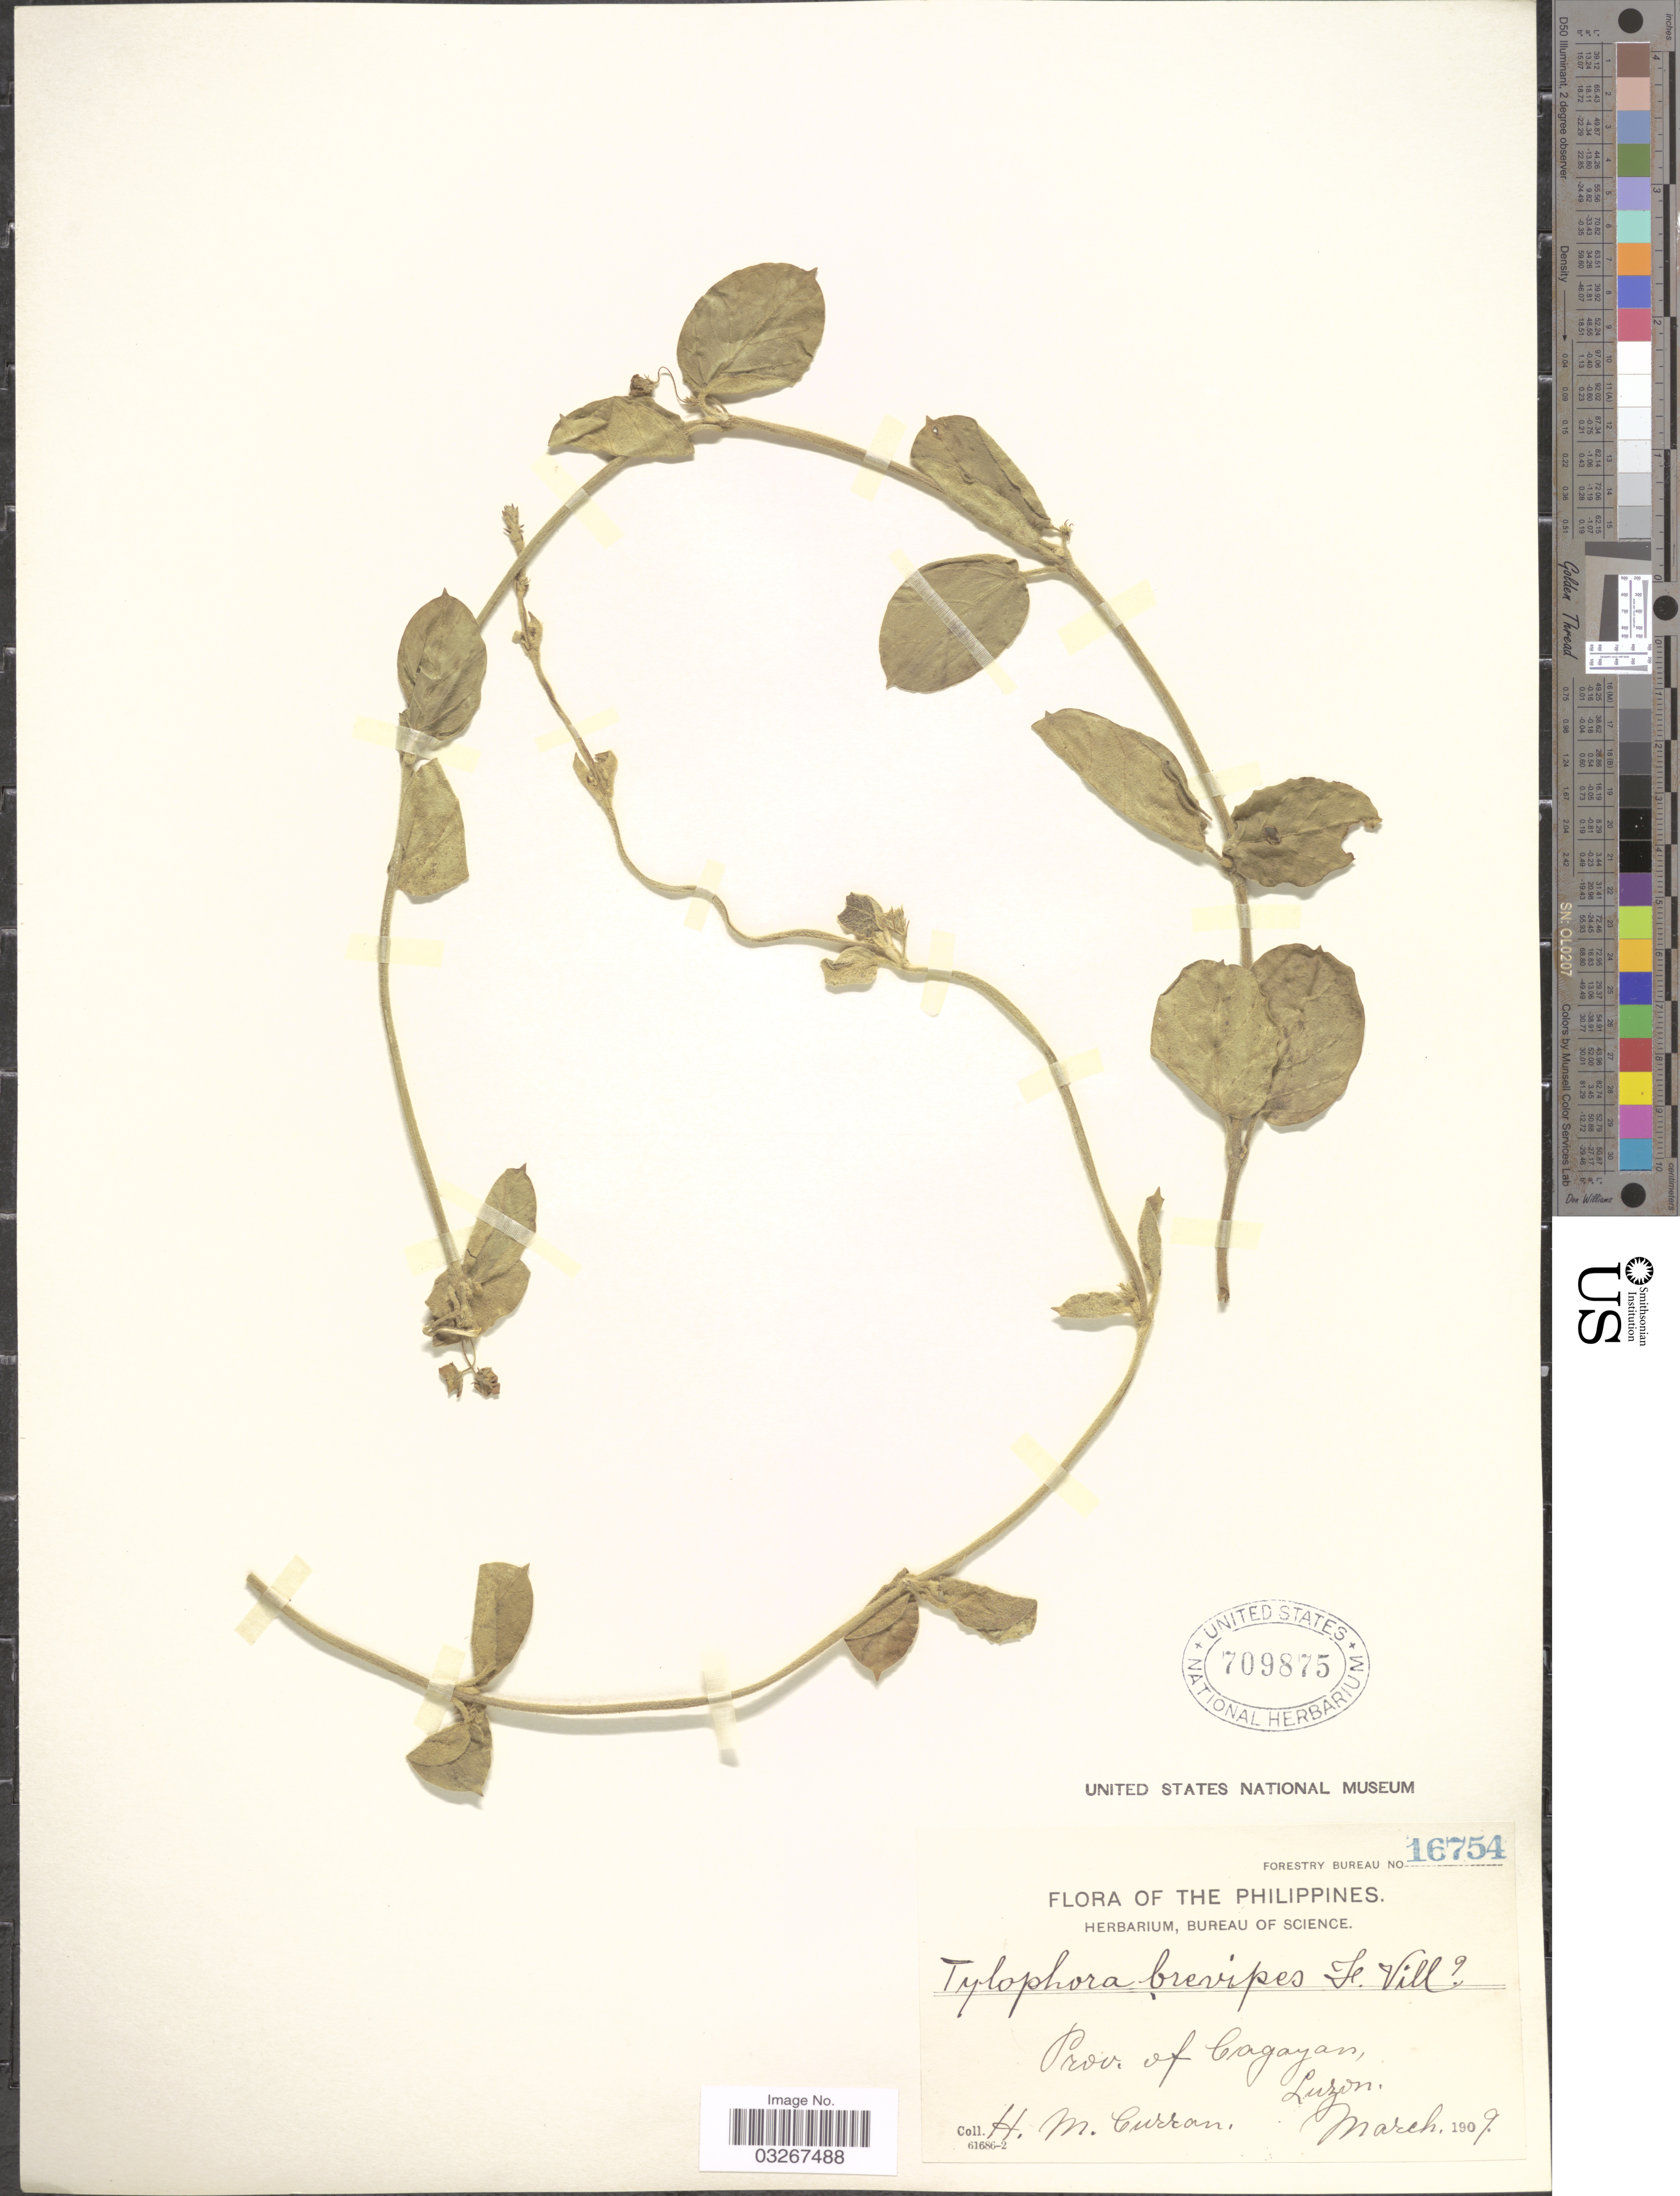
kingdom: Plantae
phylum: Tracheophyta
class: Magnoliopsida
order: Gentianales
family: Apocynaceae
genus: Tylophora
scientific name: Tylophora brevipes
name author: (Turcz.) Fern.-Vill.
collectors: H. M. Curran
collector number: Forestry Bureau 16754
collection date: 1909-03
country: Philippines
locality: Prov. of Cagayan, Luzon.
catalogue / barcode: US 709875